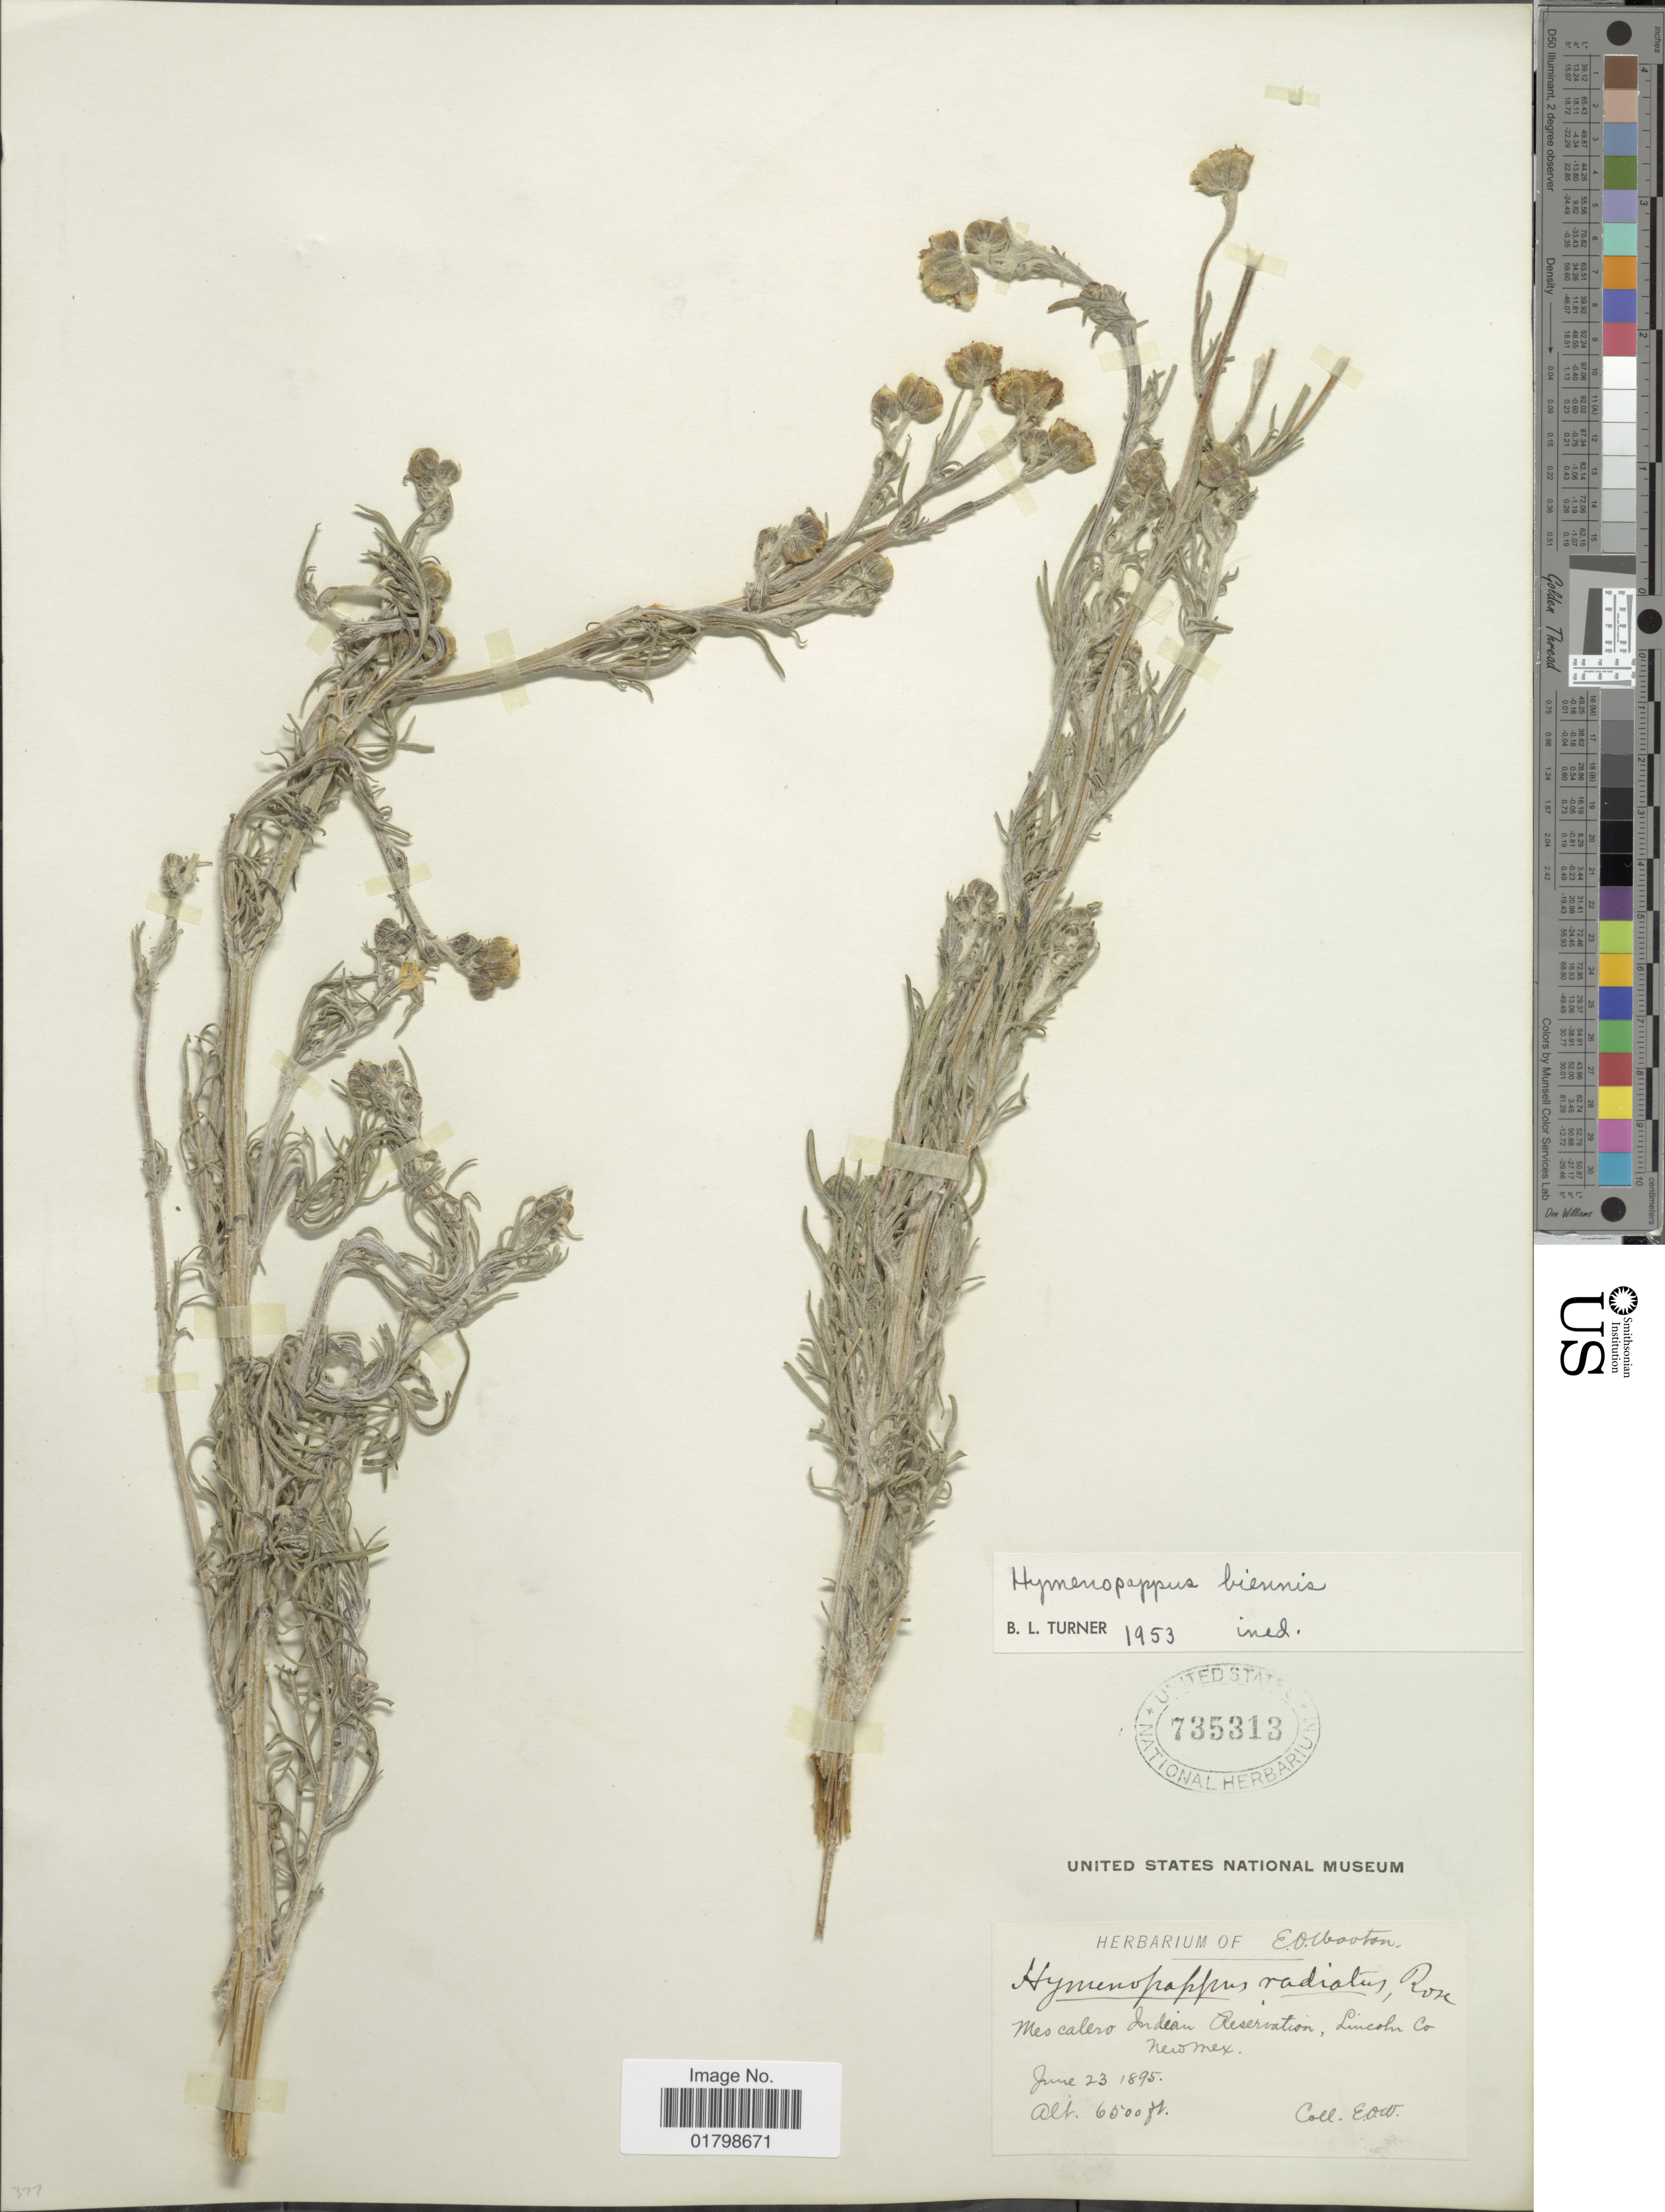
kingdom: Plantae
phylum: Tracheophyta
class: Magnoliopsida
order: Asterales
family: Asteraceae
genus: Hymenopappus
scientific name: Hymenopappus biennis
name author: (Rydb.) I.M. Johnst.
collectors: E. O. Wooton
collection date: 1895-06-23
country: United States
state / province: New Mexico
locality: Mescalero Indian Reservation, Lincoln Co.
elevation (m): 1981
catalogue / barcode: US 735313